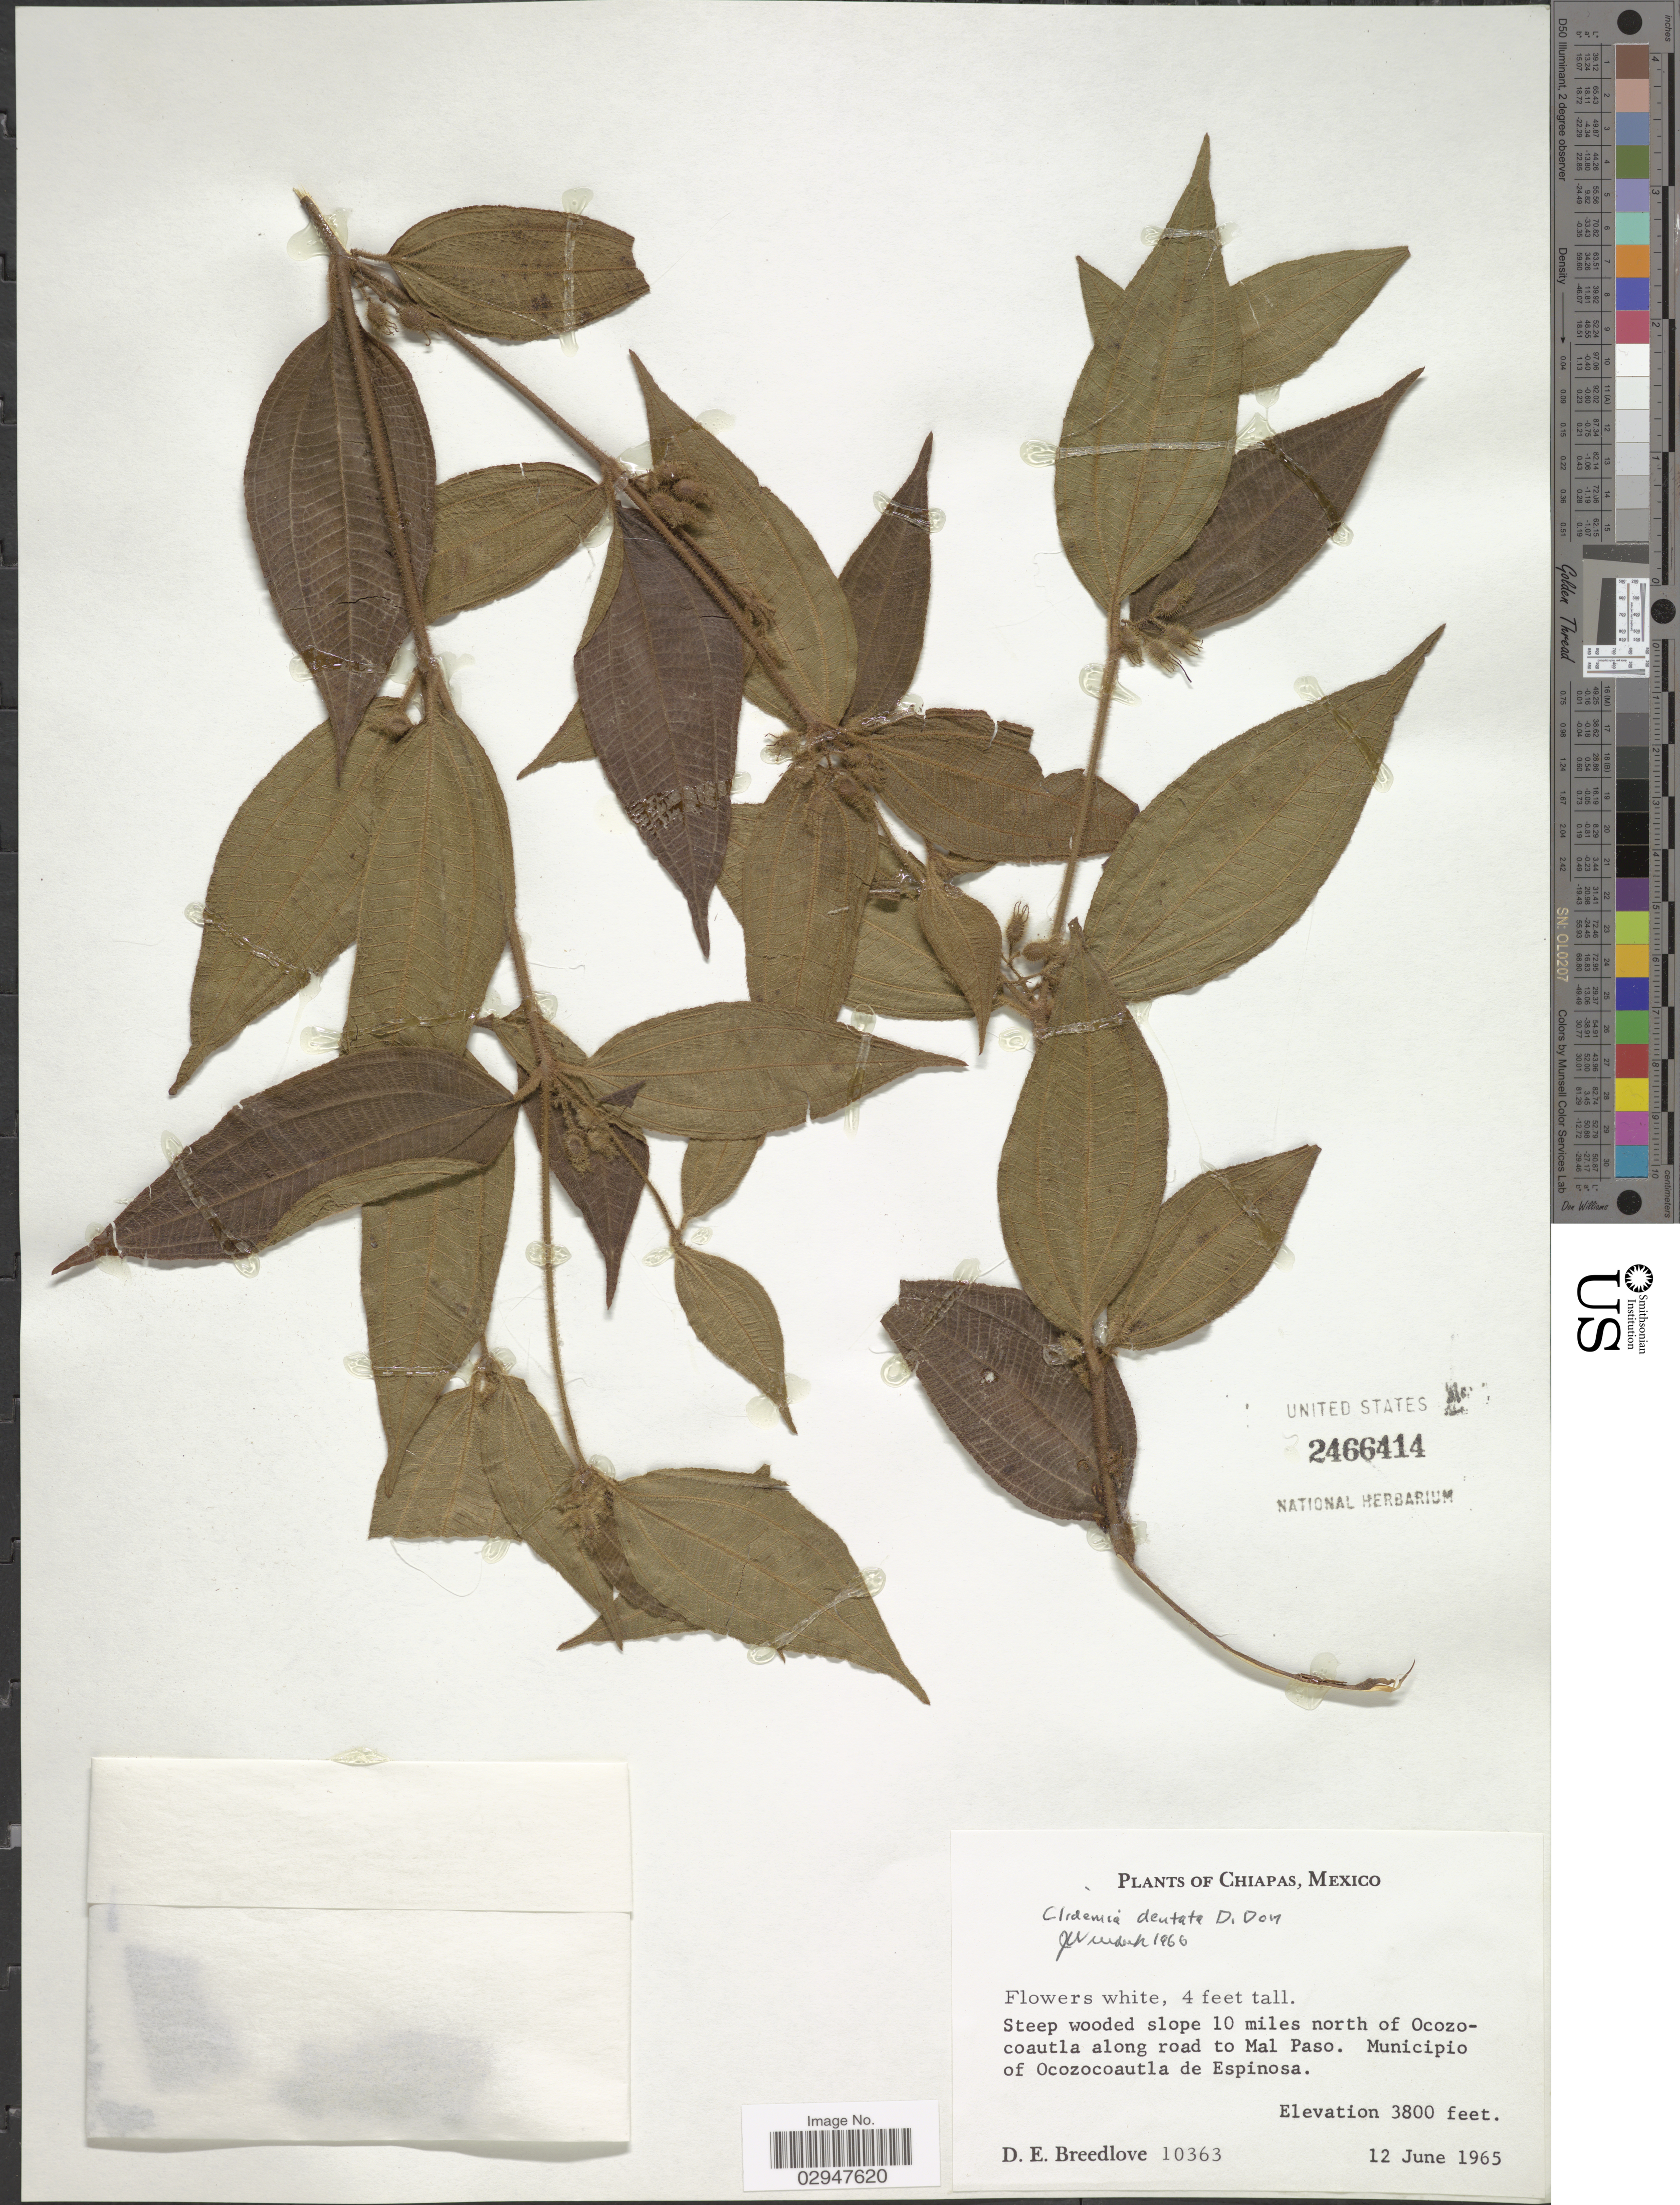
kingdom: Plantae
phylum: Tracheophyta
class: Magnoliopsida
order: Myrtales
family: Melastomataceae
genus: Clidemia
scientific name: Clidemia dentata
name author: D. Don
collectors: D. E. Breedlove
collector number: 10363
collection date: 1965-06-12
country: Mexico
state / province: Chiapas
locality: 10 miles north of Ocozocoautla along road to Mal Paso. Municipio of Ocozocoautla de Espinosa.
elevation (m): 1158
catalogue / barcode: US 2466414